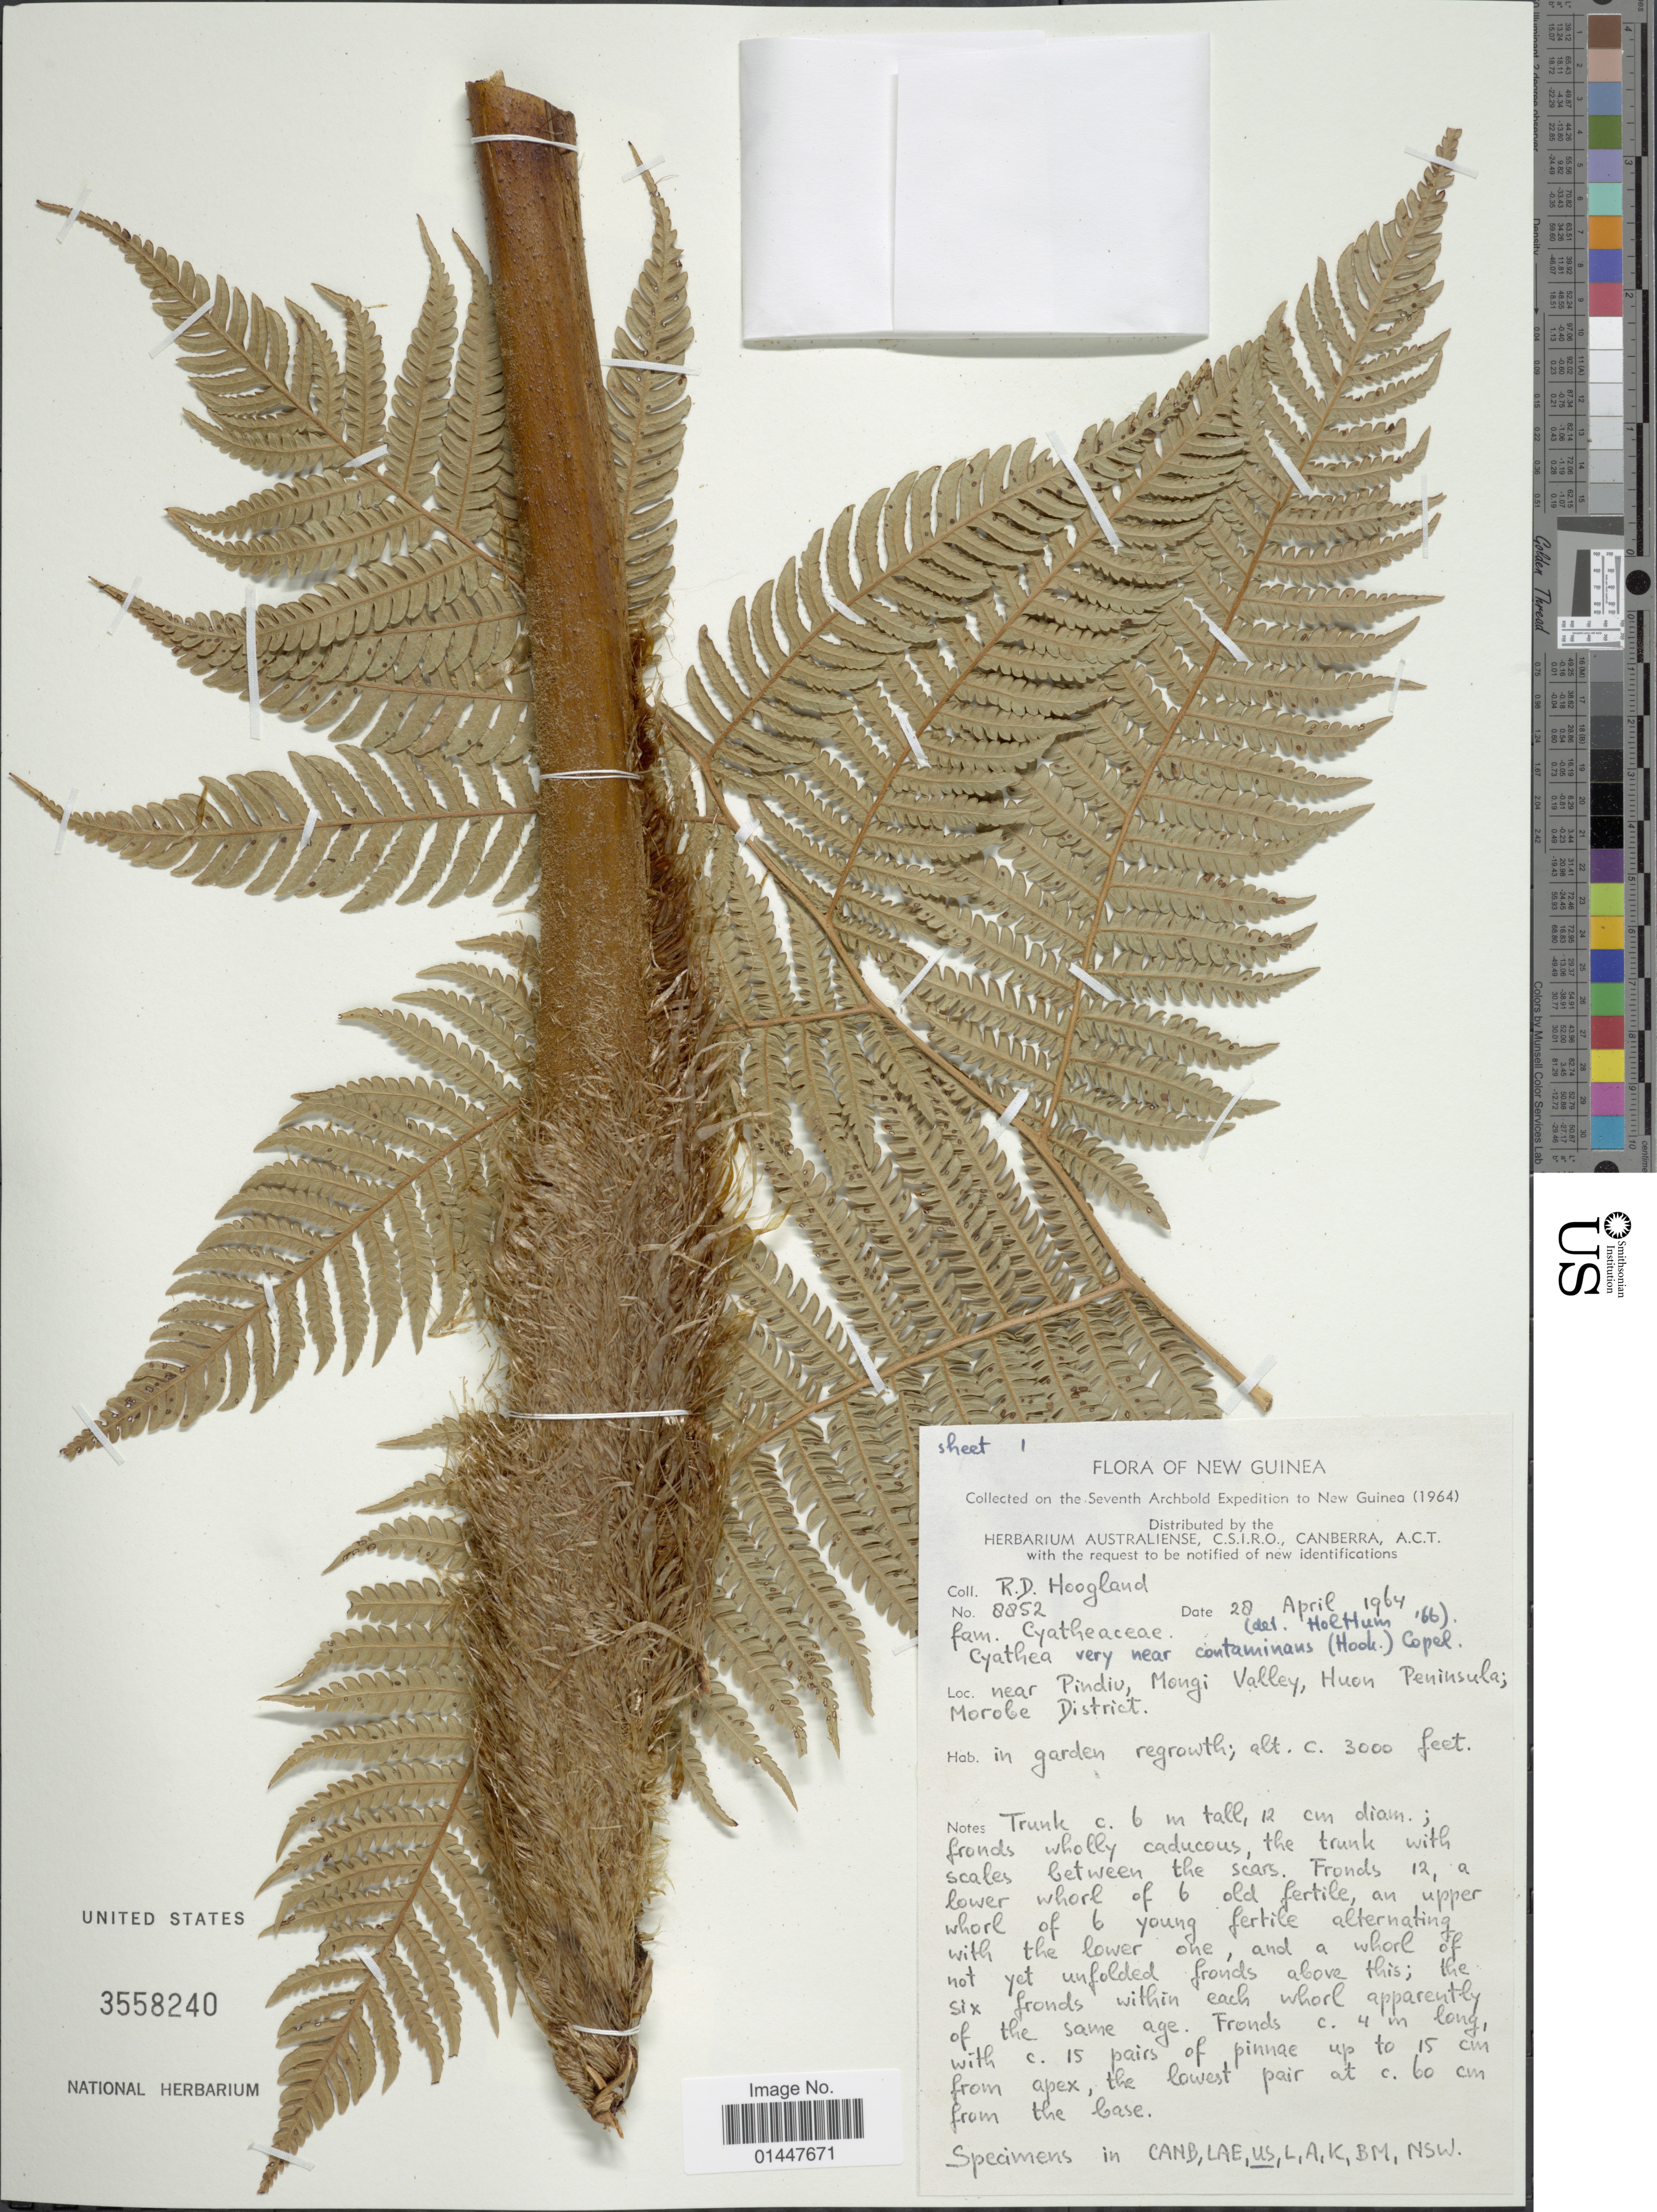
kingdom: Plantae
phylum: Tracheophyta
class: Polypodiopsida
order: Cyatheales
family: Cyatheaceae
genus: Sphaeropteris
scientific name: Sphaeropteris glauca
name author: (Blume) R.M. Tryon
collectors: R. D. Hoogland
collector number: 8852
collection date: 1964-04-28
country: Papua New Guinea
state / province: Morobe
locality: New Guinea. Near Pindiu, Mongi Valley, Huon Peninsula, Morobe District. in garden regrowth.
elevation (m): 914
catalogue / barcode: US 3558240